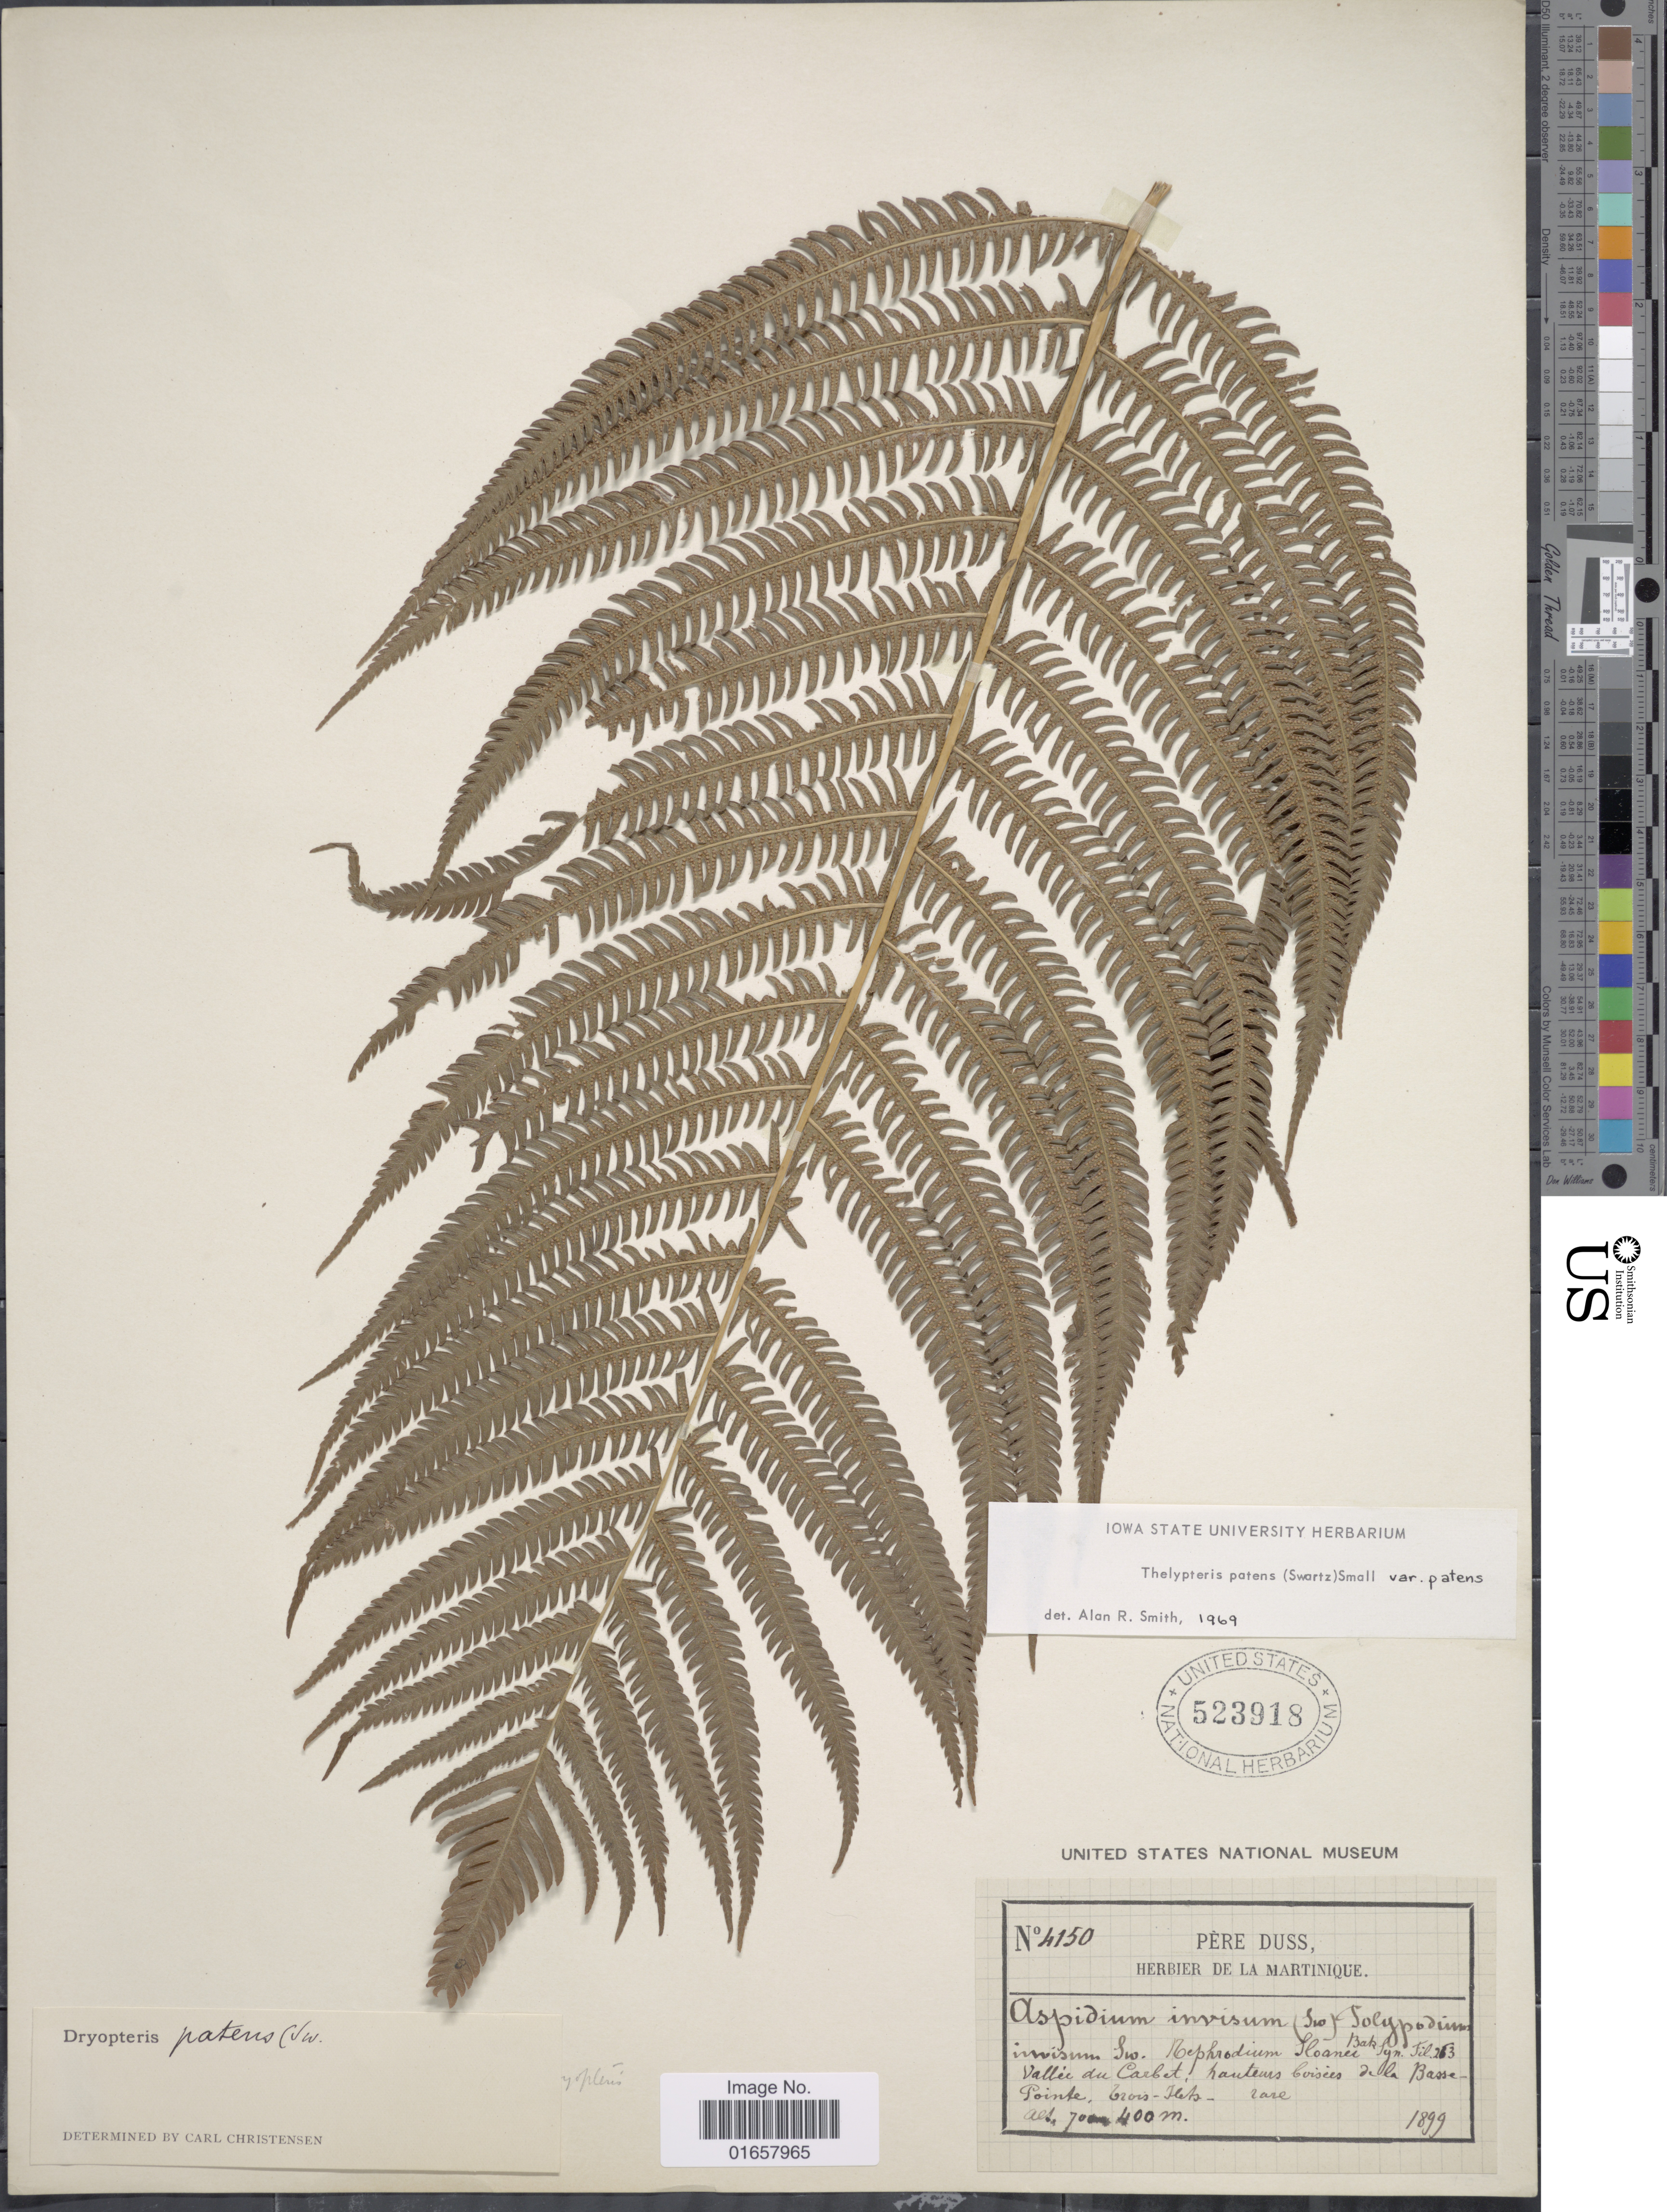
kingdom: Plantae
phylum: Tracheophyta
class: Polypodiopsida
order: Polypodiales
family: Thelypteridaceae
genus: Christella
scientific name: Christella patens var. patens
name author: (Sw.) Holttum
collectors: Père Duss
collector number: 4150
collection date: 1899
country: Martinique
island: Martinique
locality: Vallée du Carbet, Hauteurs boisies de la Basse-Pointe, Trois-Ilets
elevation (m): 400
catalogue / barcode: US 523918